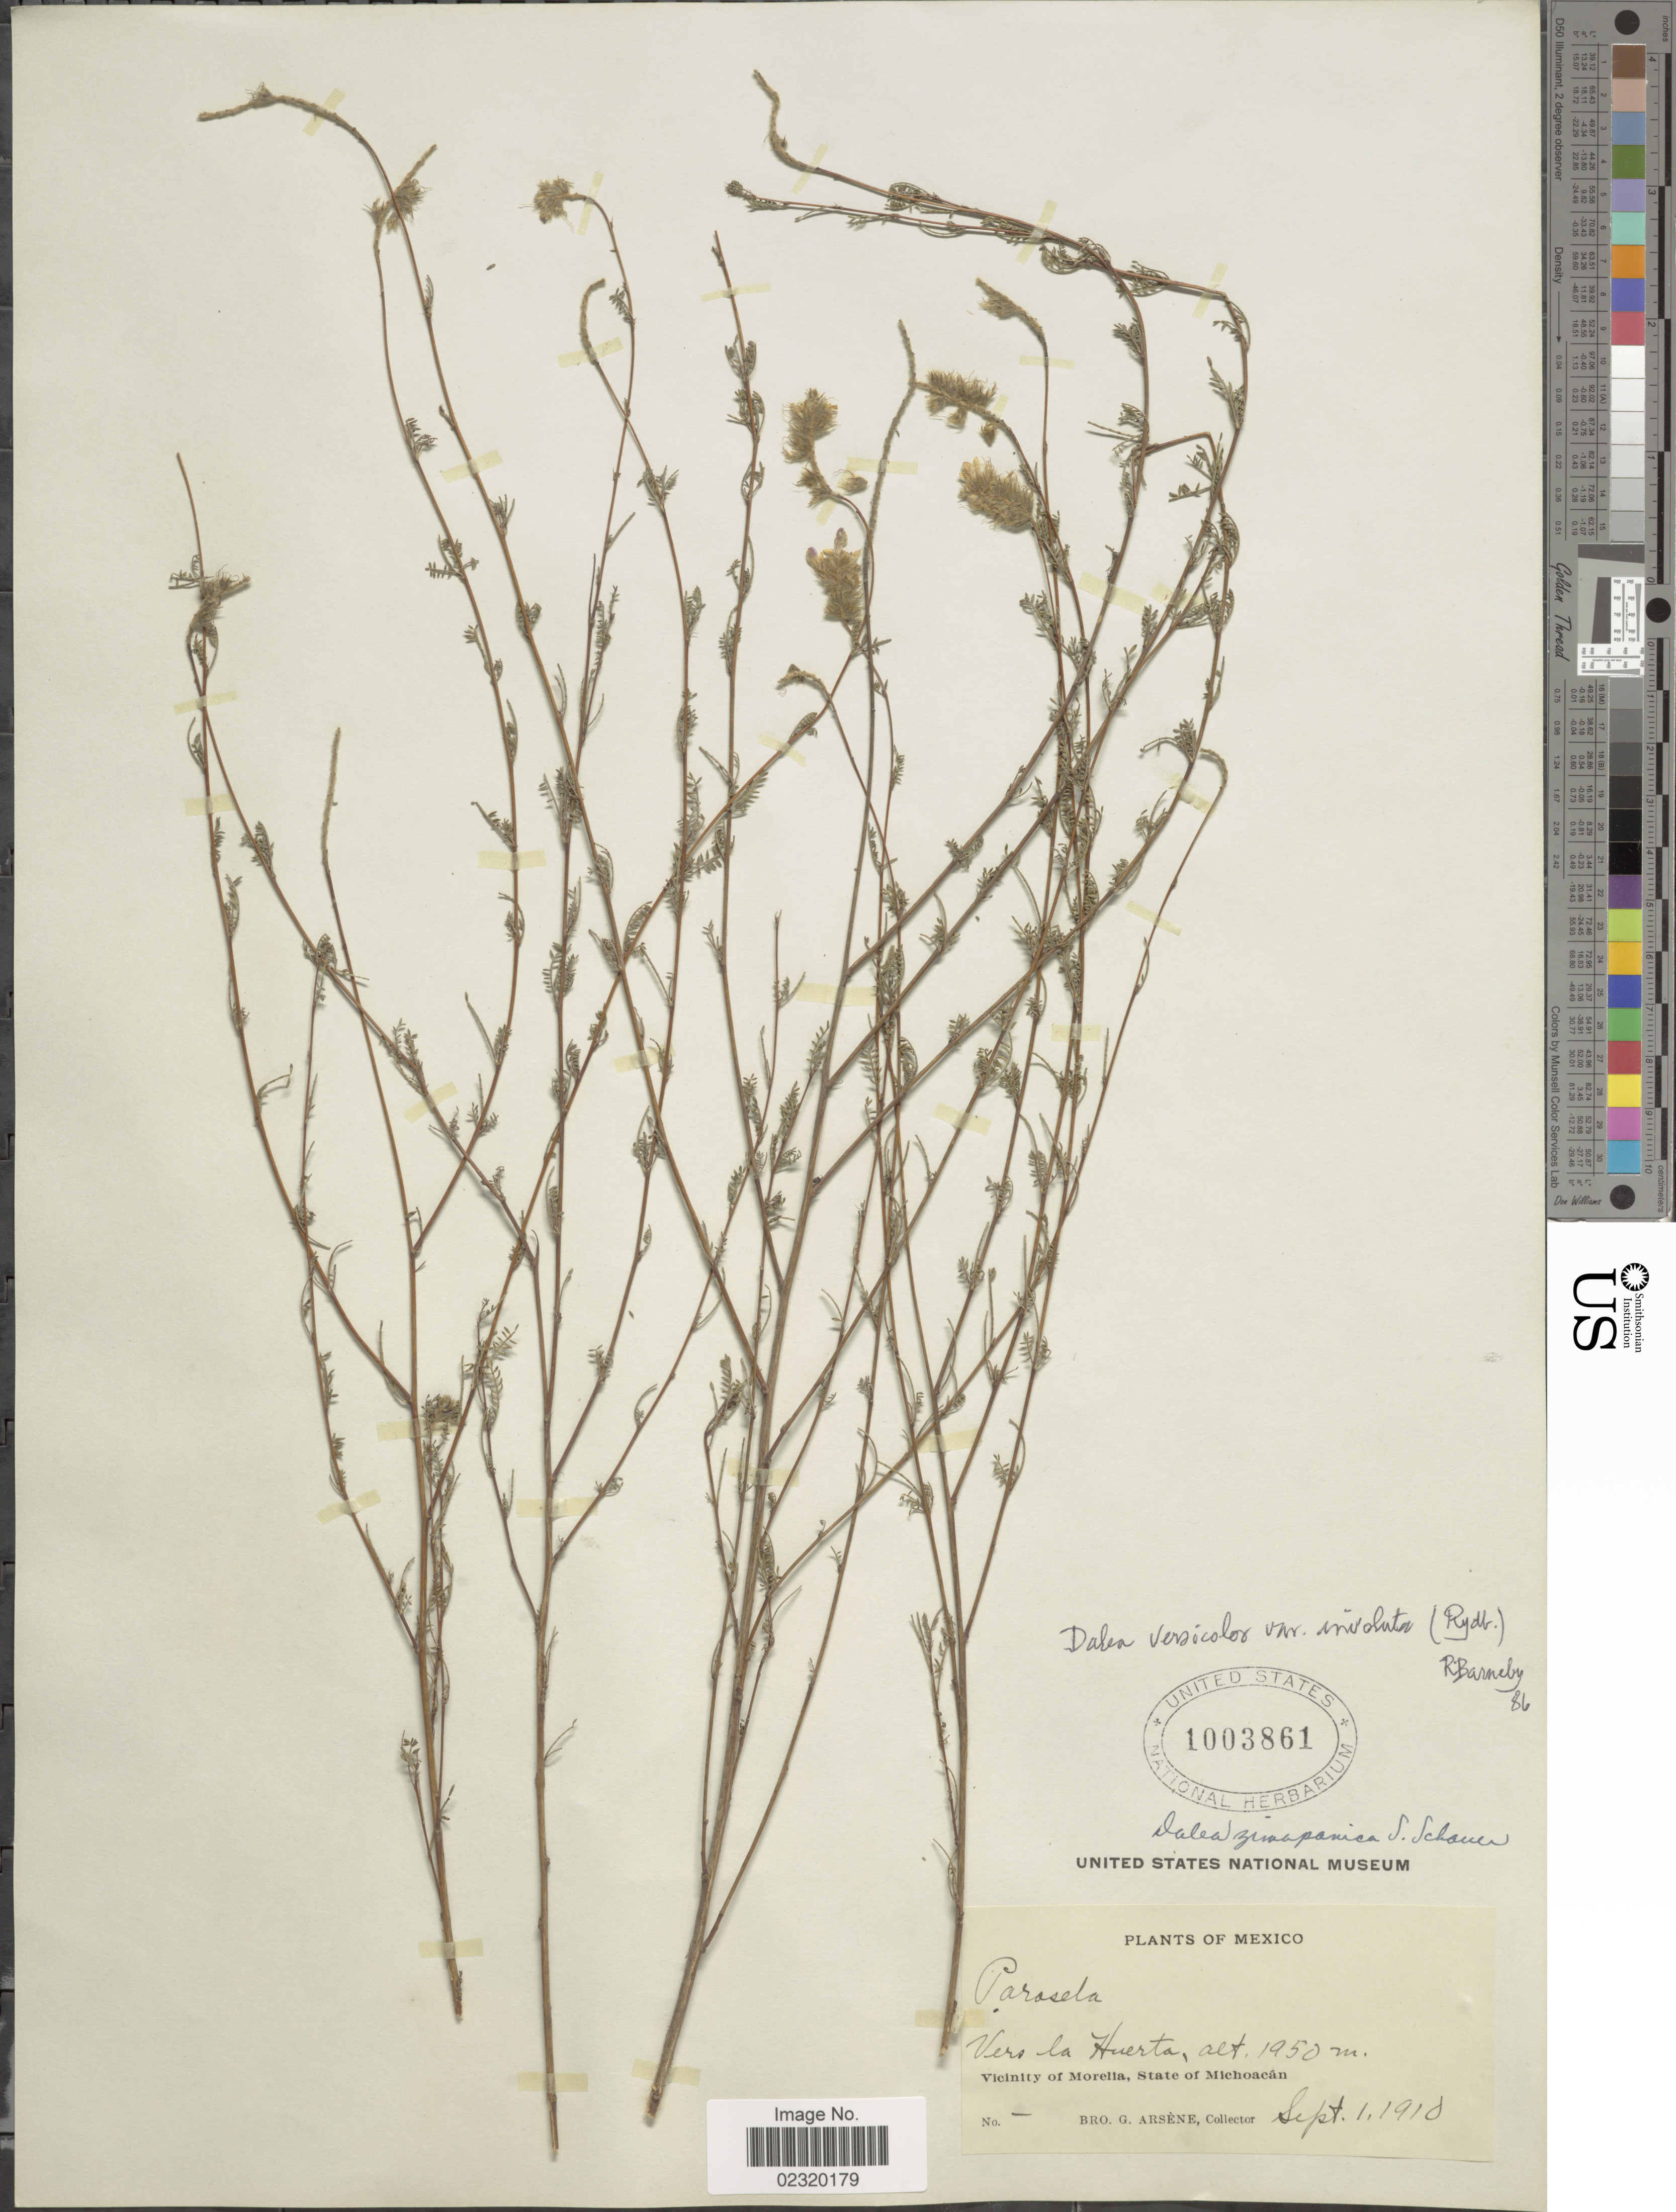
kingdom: Plantae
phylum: Tracheophyta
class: Magnoliopsida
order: Fabales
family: Fabaceae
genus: Dalea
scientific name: Dalea versicolor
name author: Zucc.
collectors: Bro. G. Arsène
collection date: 1910-09-01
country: Mexico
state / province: Michoacán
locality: Vers la Huerta. Vicinity of Morelia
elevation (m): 1950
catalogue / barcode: US 1003861